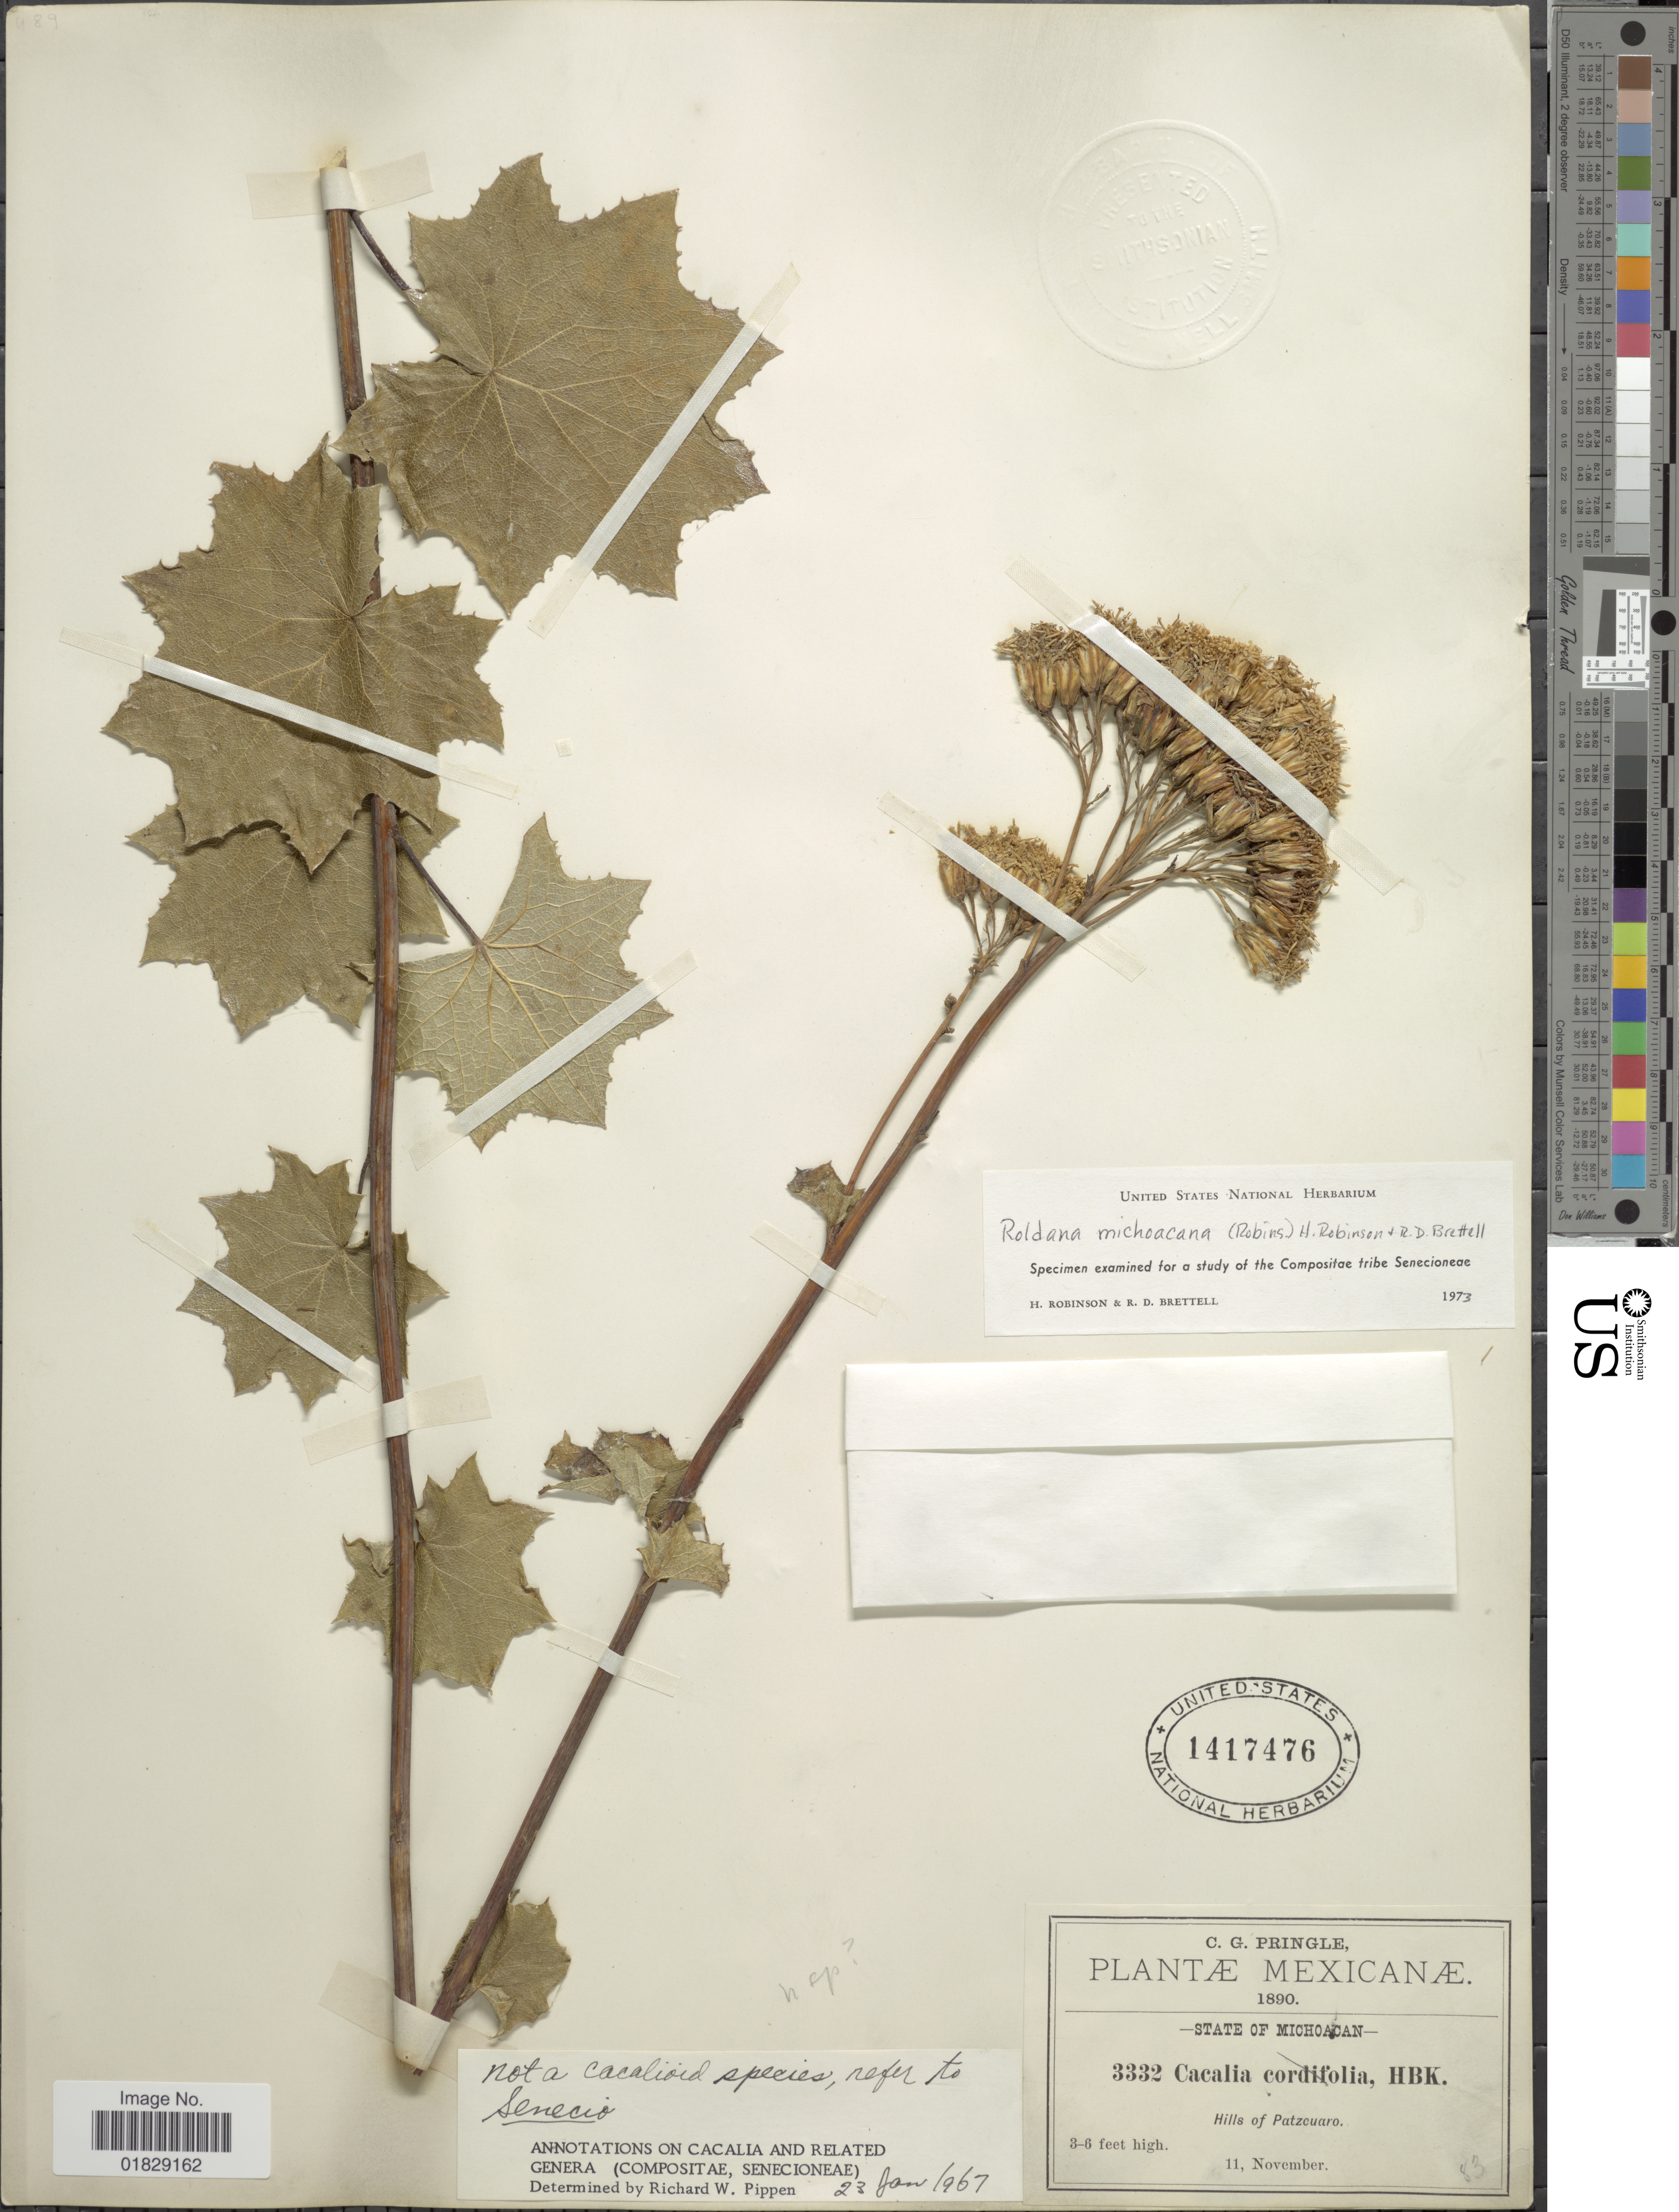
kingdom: Plantae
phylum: Tracheophyta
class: Magnoliopsida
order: Asterales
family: Asteraceae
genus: Roldana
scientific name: Roldana michoacana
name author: (B.L. Rob.) H. Rob. & Brettell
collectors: C. G. Pringle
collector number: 3332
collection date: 1890-11-11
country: Mexico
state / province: Michoacán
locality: State of Michoacan. Hills of Patzcuaro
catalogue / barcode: US 1417476